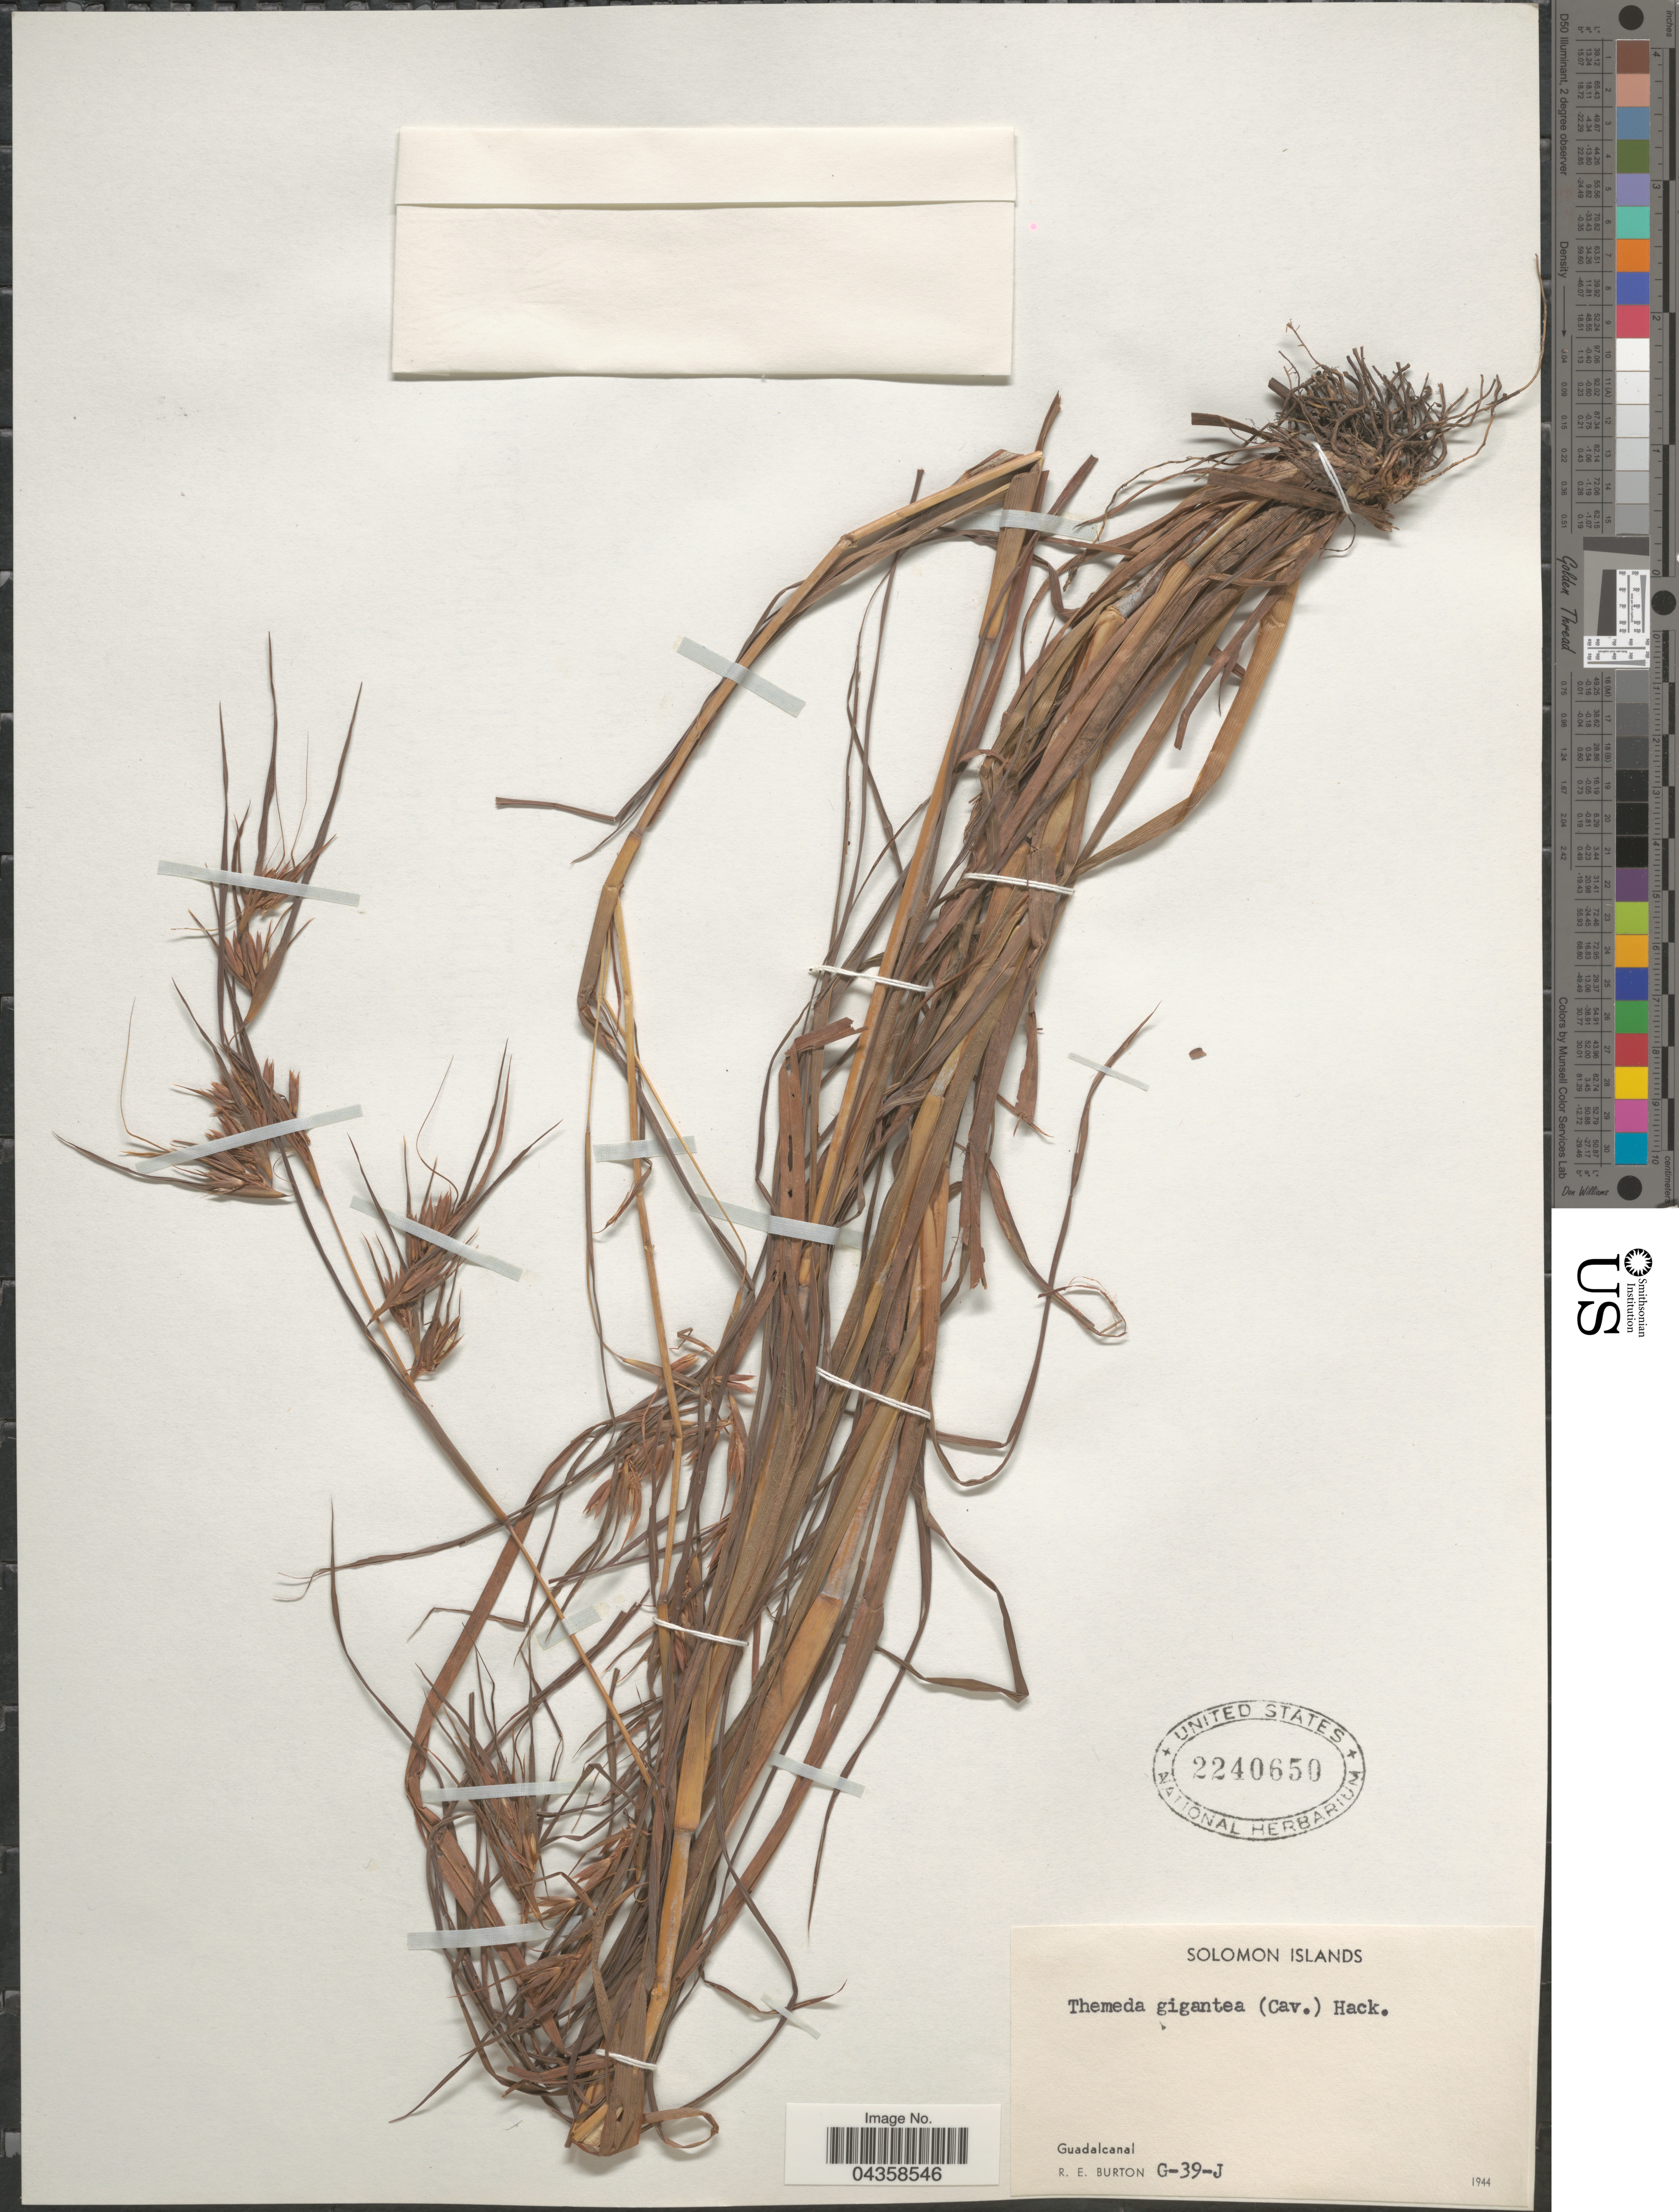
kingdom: Plantae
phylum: Tracheophyta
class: Liliopsida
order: Poales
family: Poaceae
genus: Themeda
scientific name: Themeda gigantea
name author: Hack.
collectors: R. Burton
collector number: G-39-J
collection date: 1944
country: Solomon Islands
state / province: Solomon Islands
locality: Guadalcanal.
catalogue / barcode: US 2240650